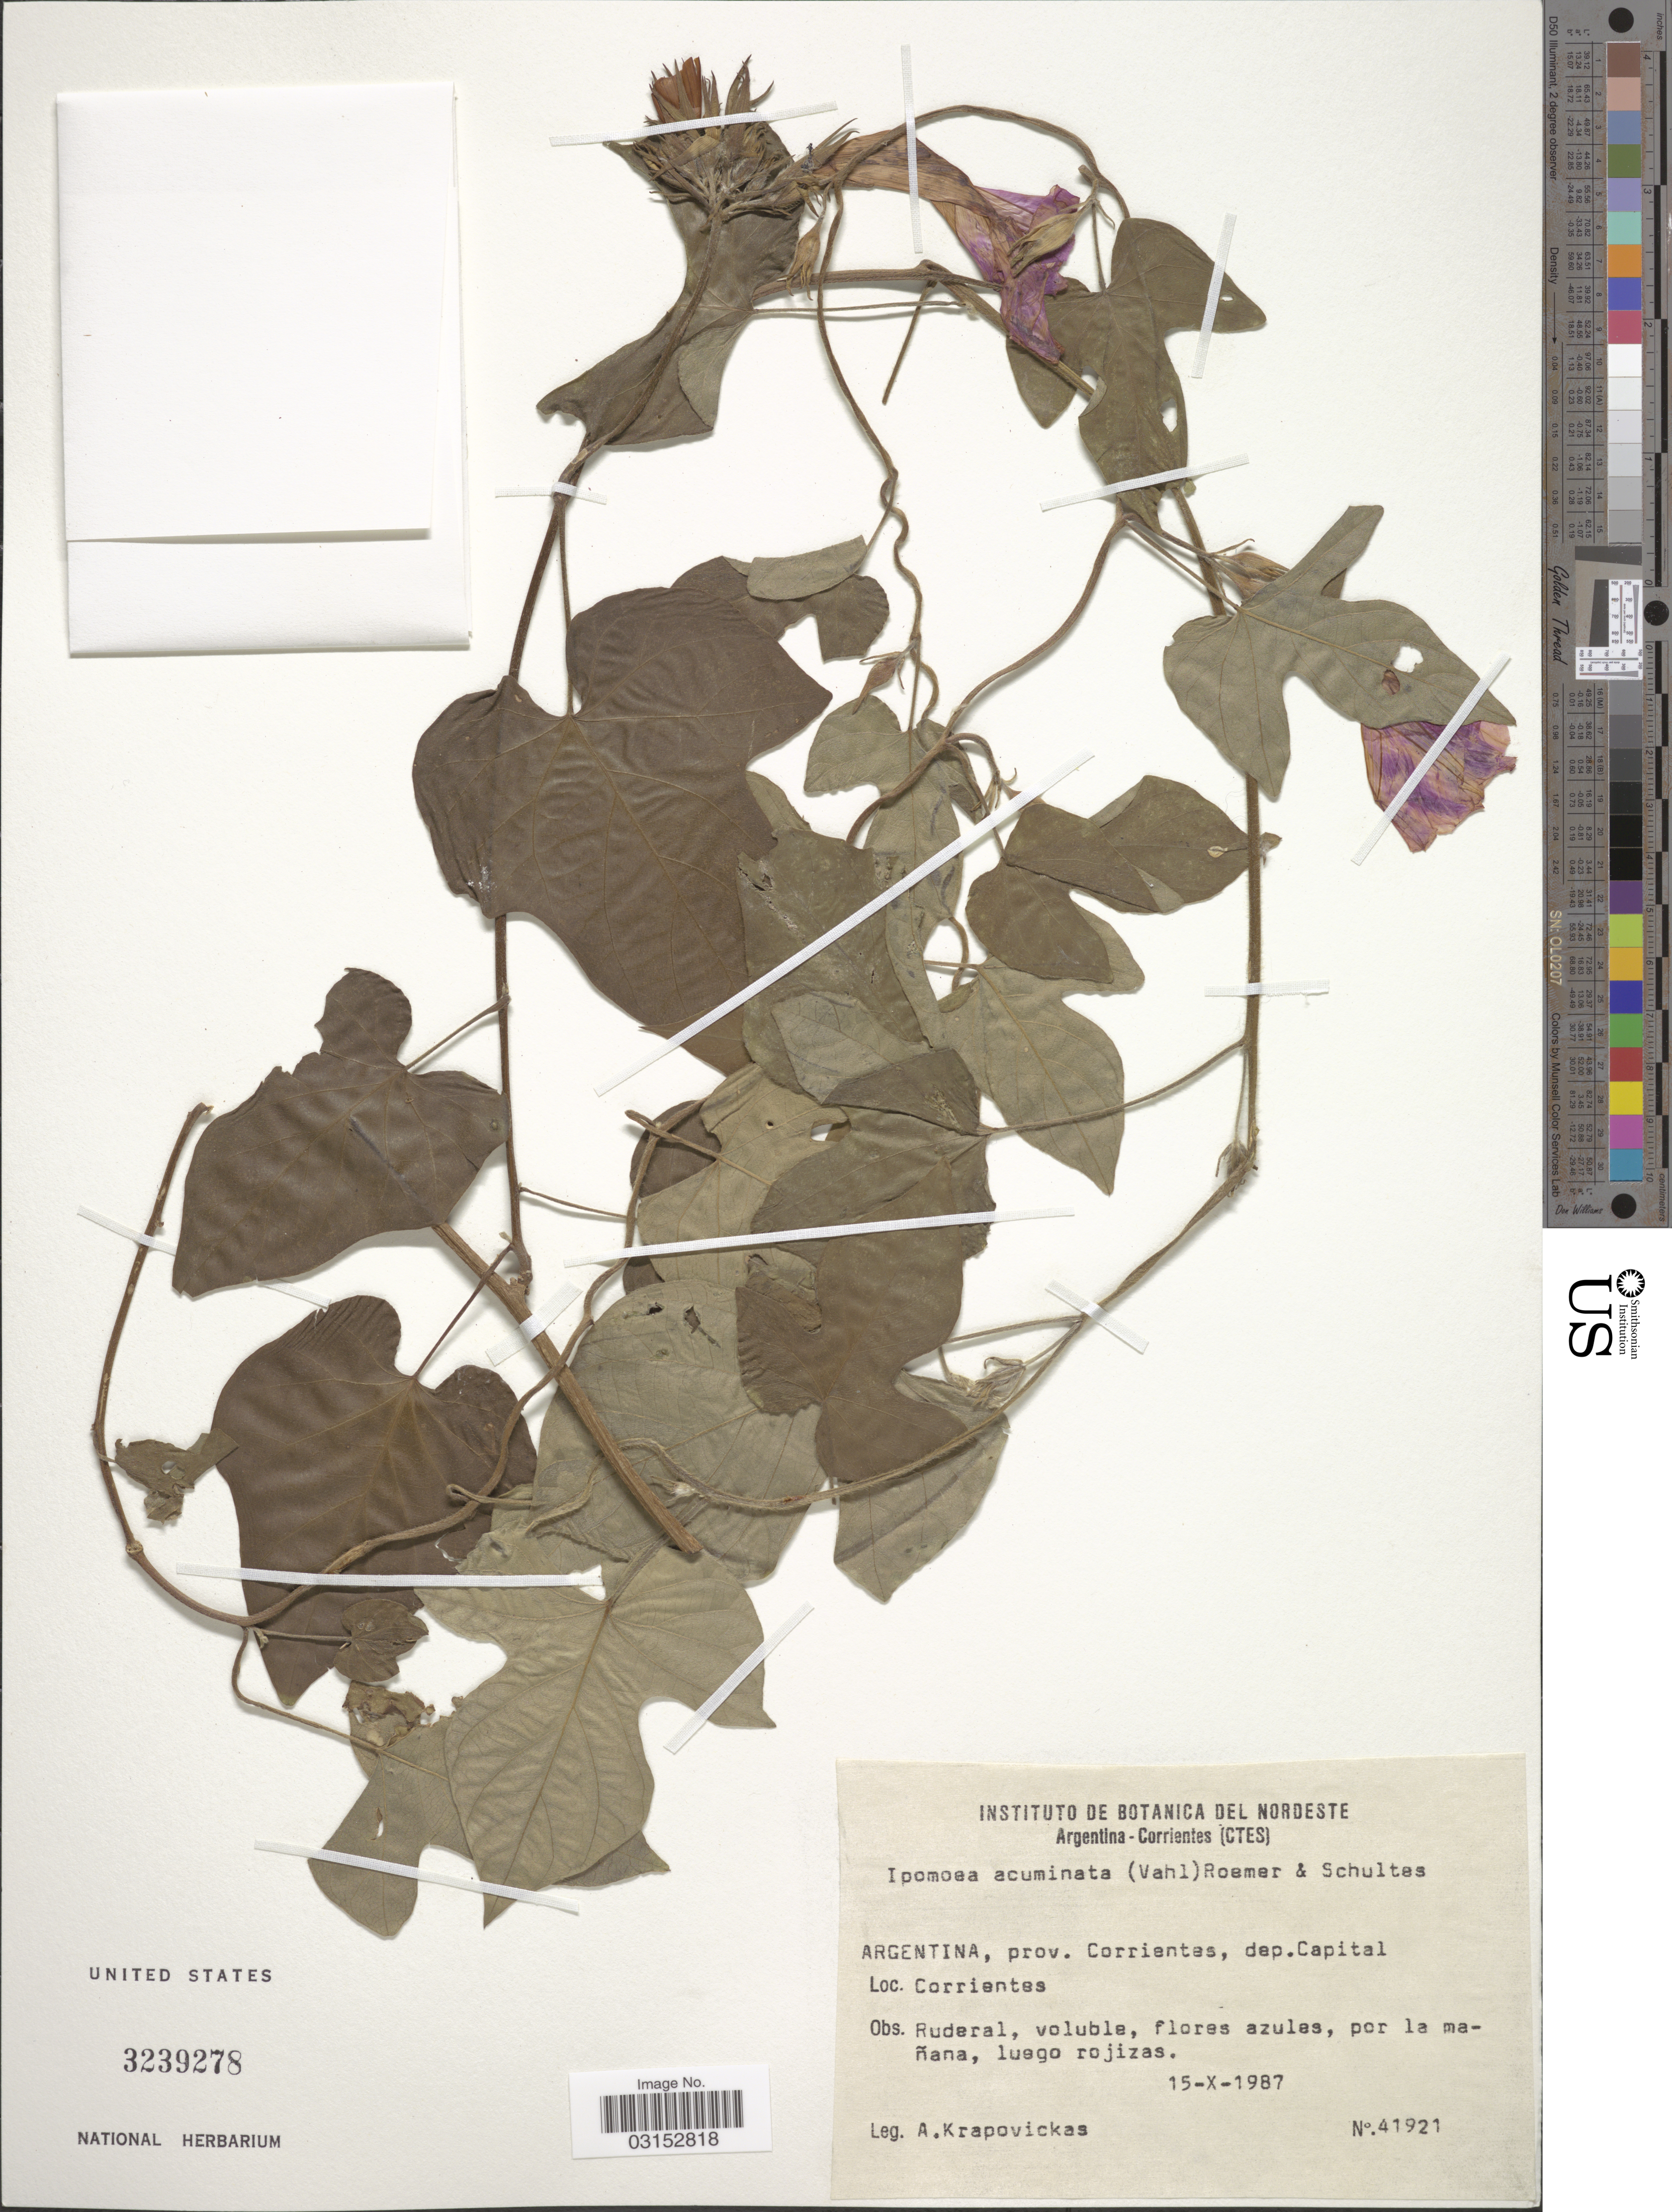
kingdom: Plantae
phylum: Tracheophyta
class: Magnoliopsida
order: Solanales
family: Convolvulaceae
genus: Ipomoea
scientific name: Ipomoea indica (Burm.) Merr. var. indica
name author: (Burm.) Merr.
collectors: A. Krapovickas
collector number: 41921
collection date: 1987-10-15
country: Argentina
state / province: Corrientes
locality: Dep. Capital. Corrientes.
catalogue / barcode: US 3239278